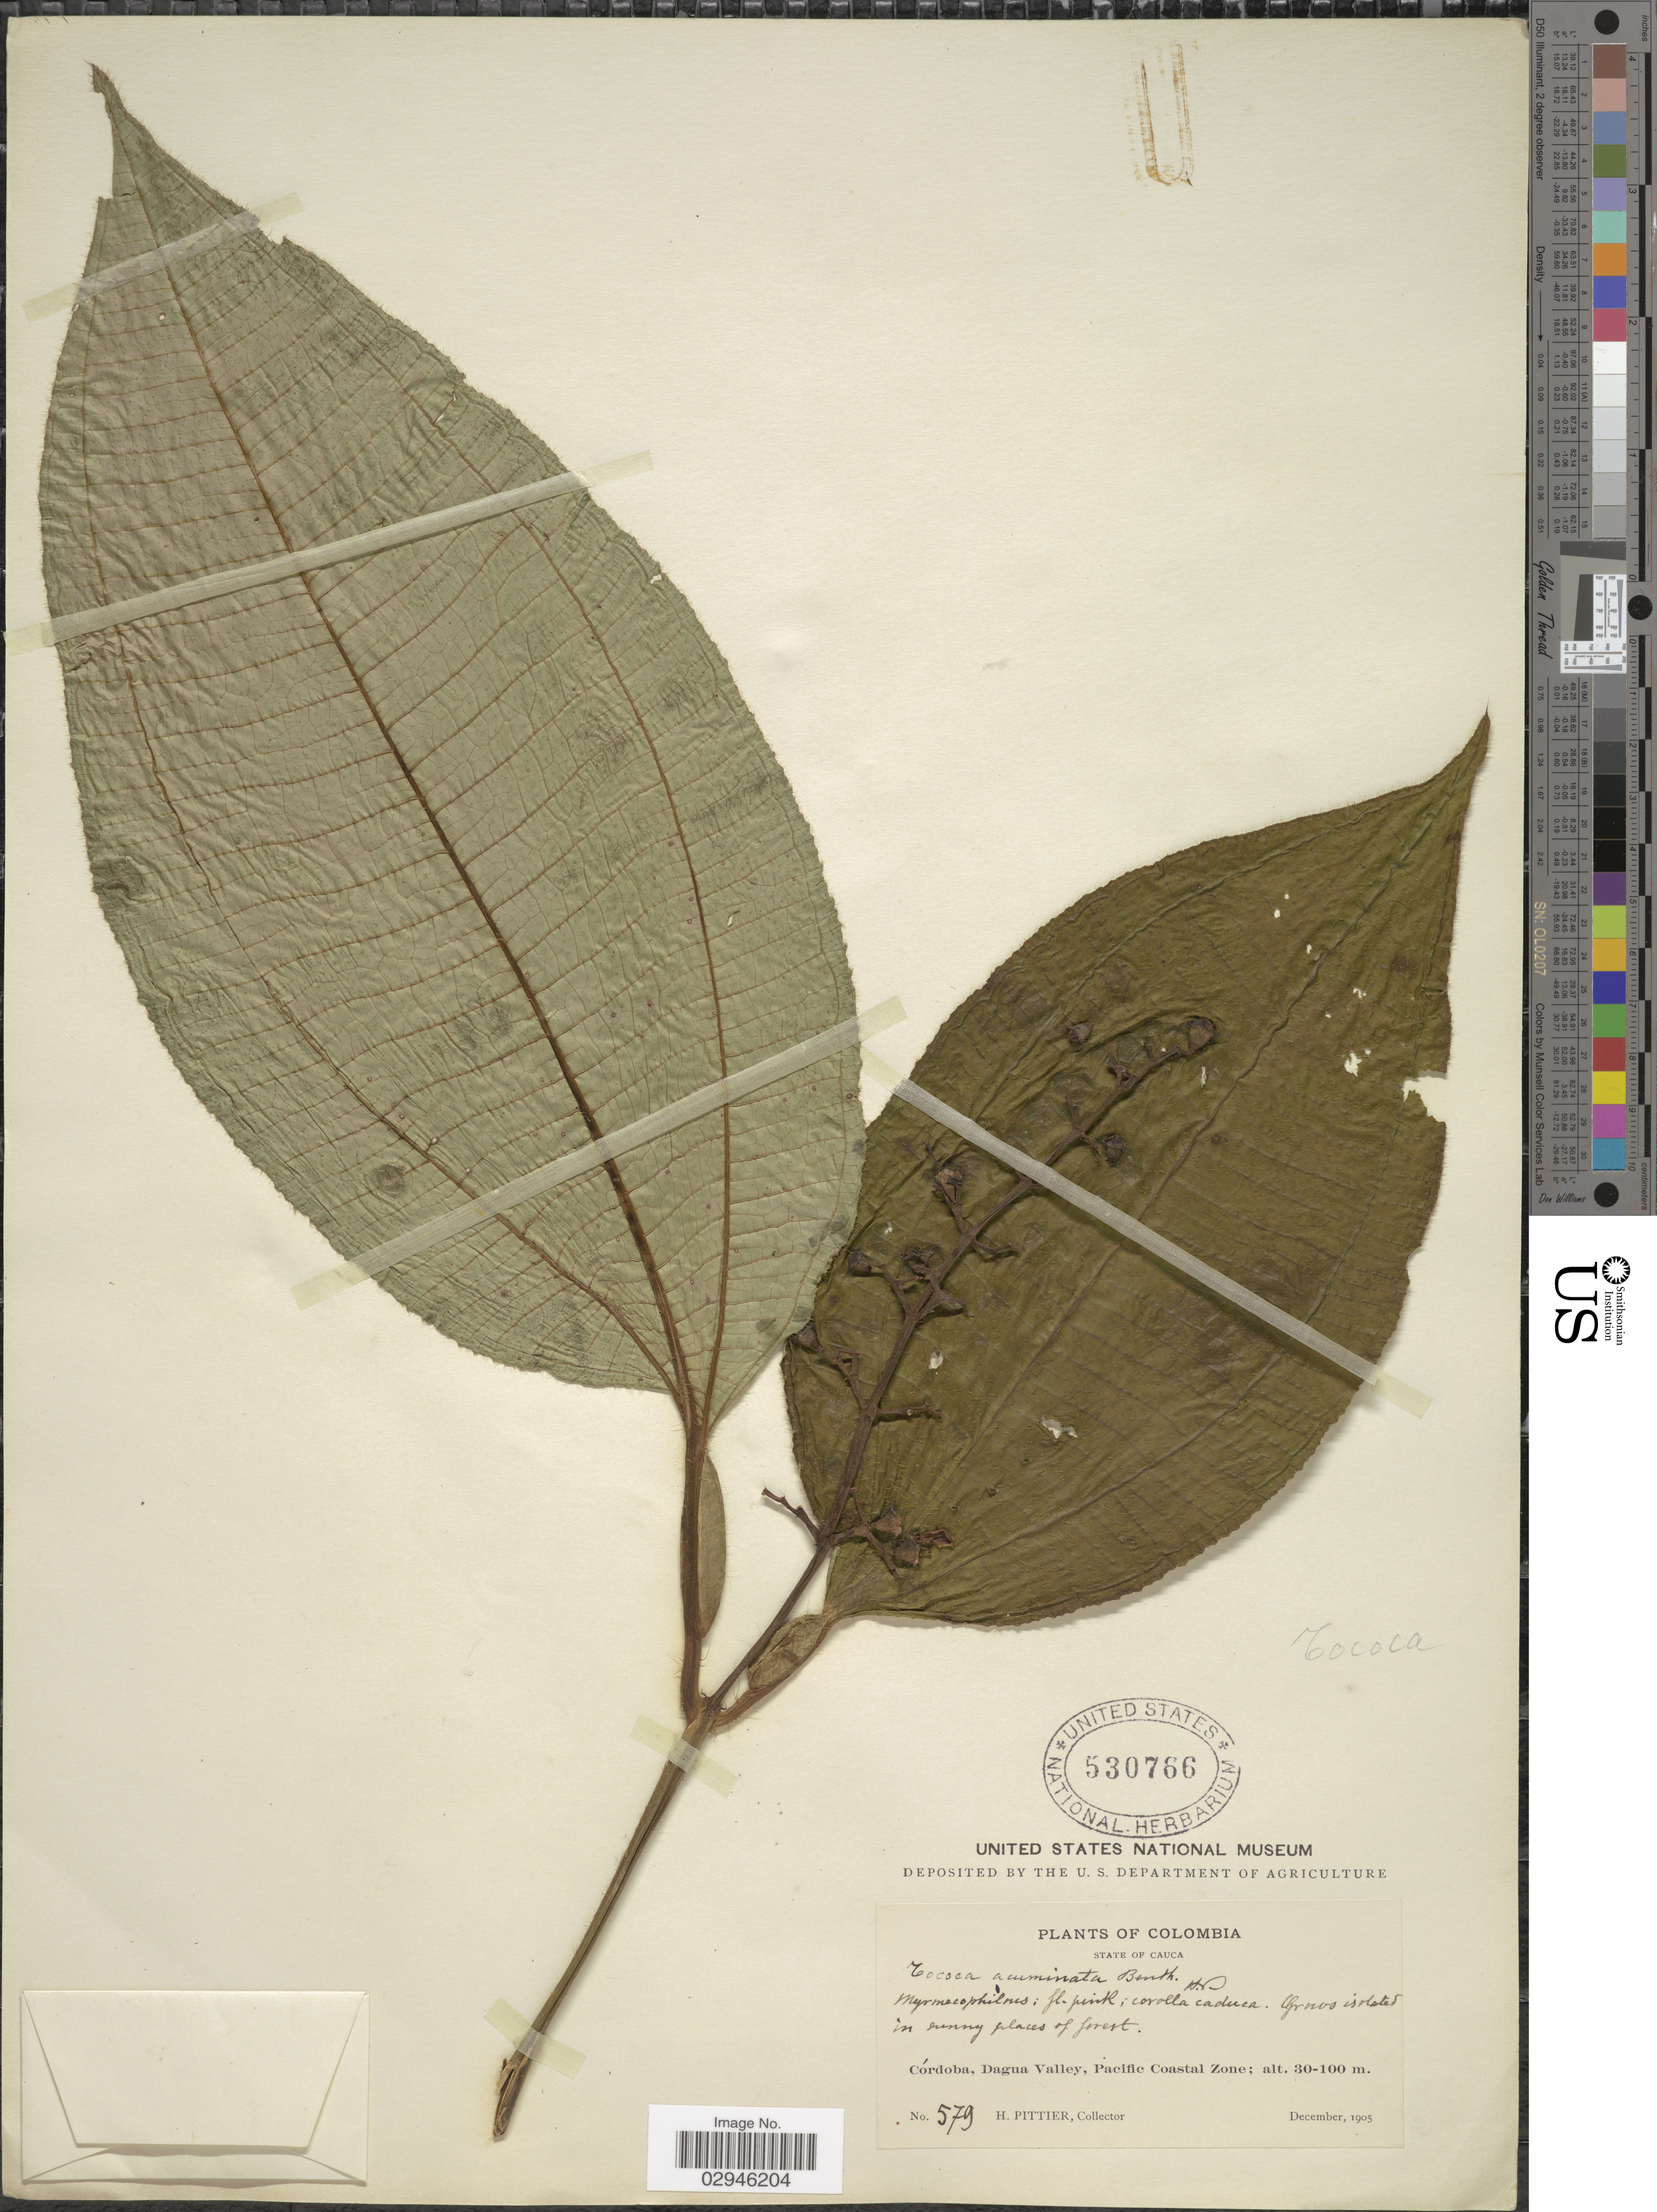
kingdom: Plantae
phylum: Tracheophyta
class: Magnoliopsida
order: Myrtales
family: Melastomataceae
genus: Tococa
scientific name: Tococa acuminata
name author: Benth.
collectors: H. F. Pittier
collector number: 579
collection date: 1905-12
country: Colombia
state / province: Cauca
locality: Córdoba, Dagua Valley, Pacific Coastal Zone.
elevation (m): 30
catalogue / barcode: US 530766